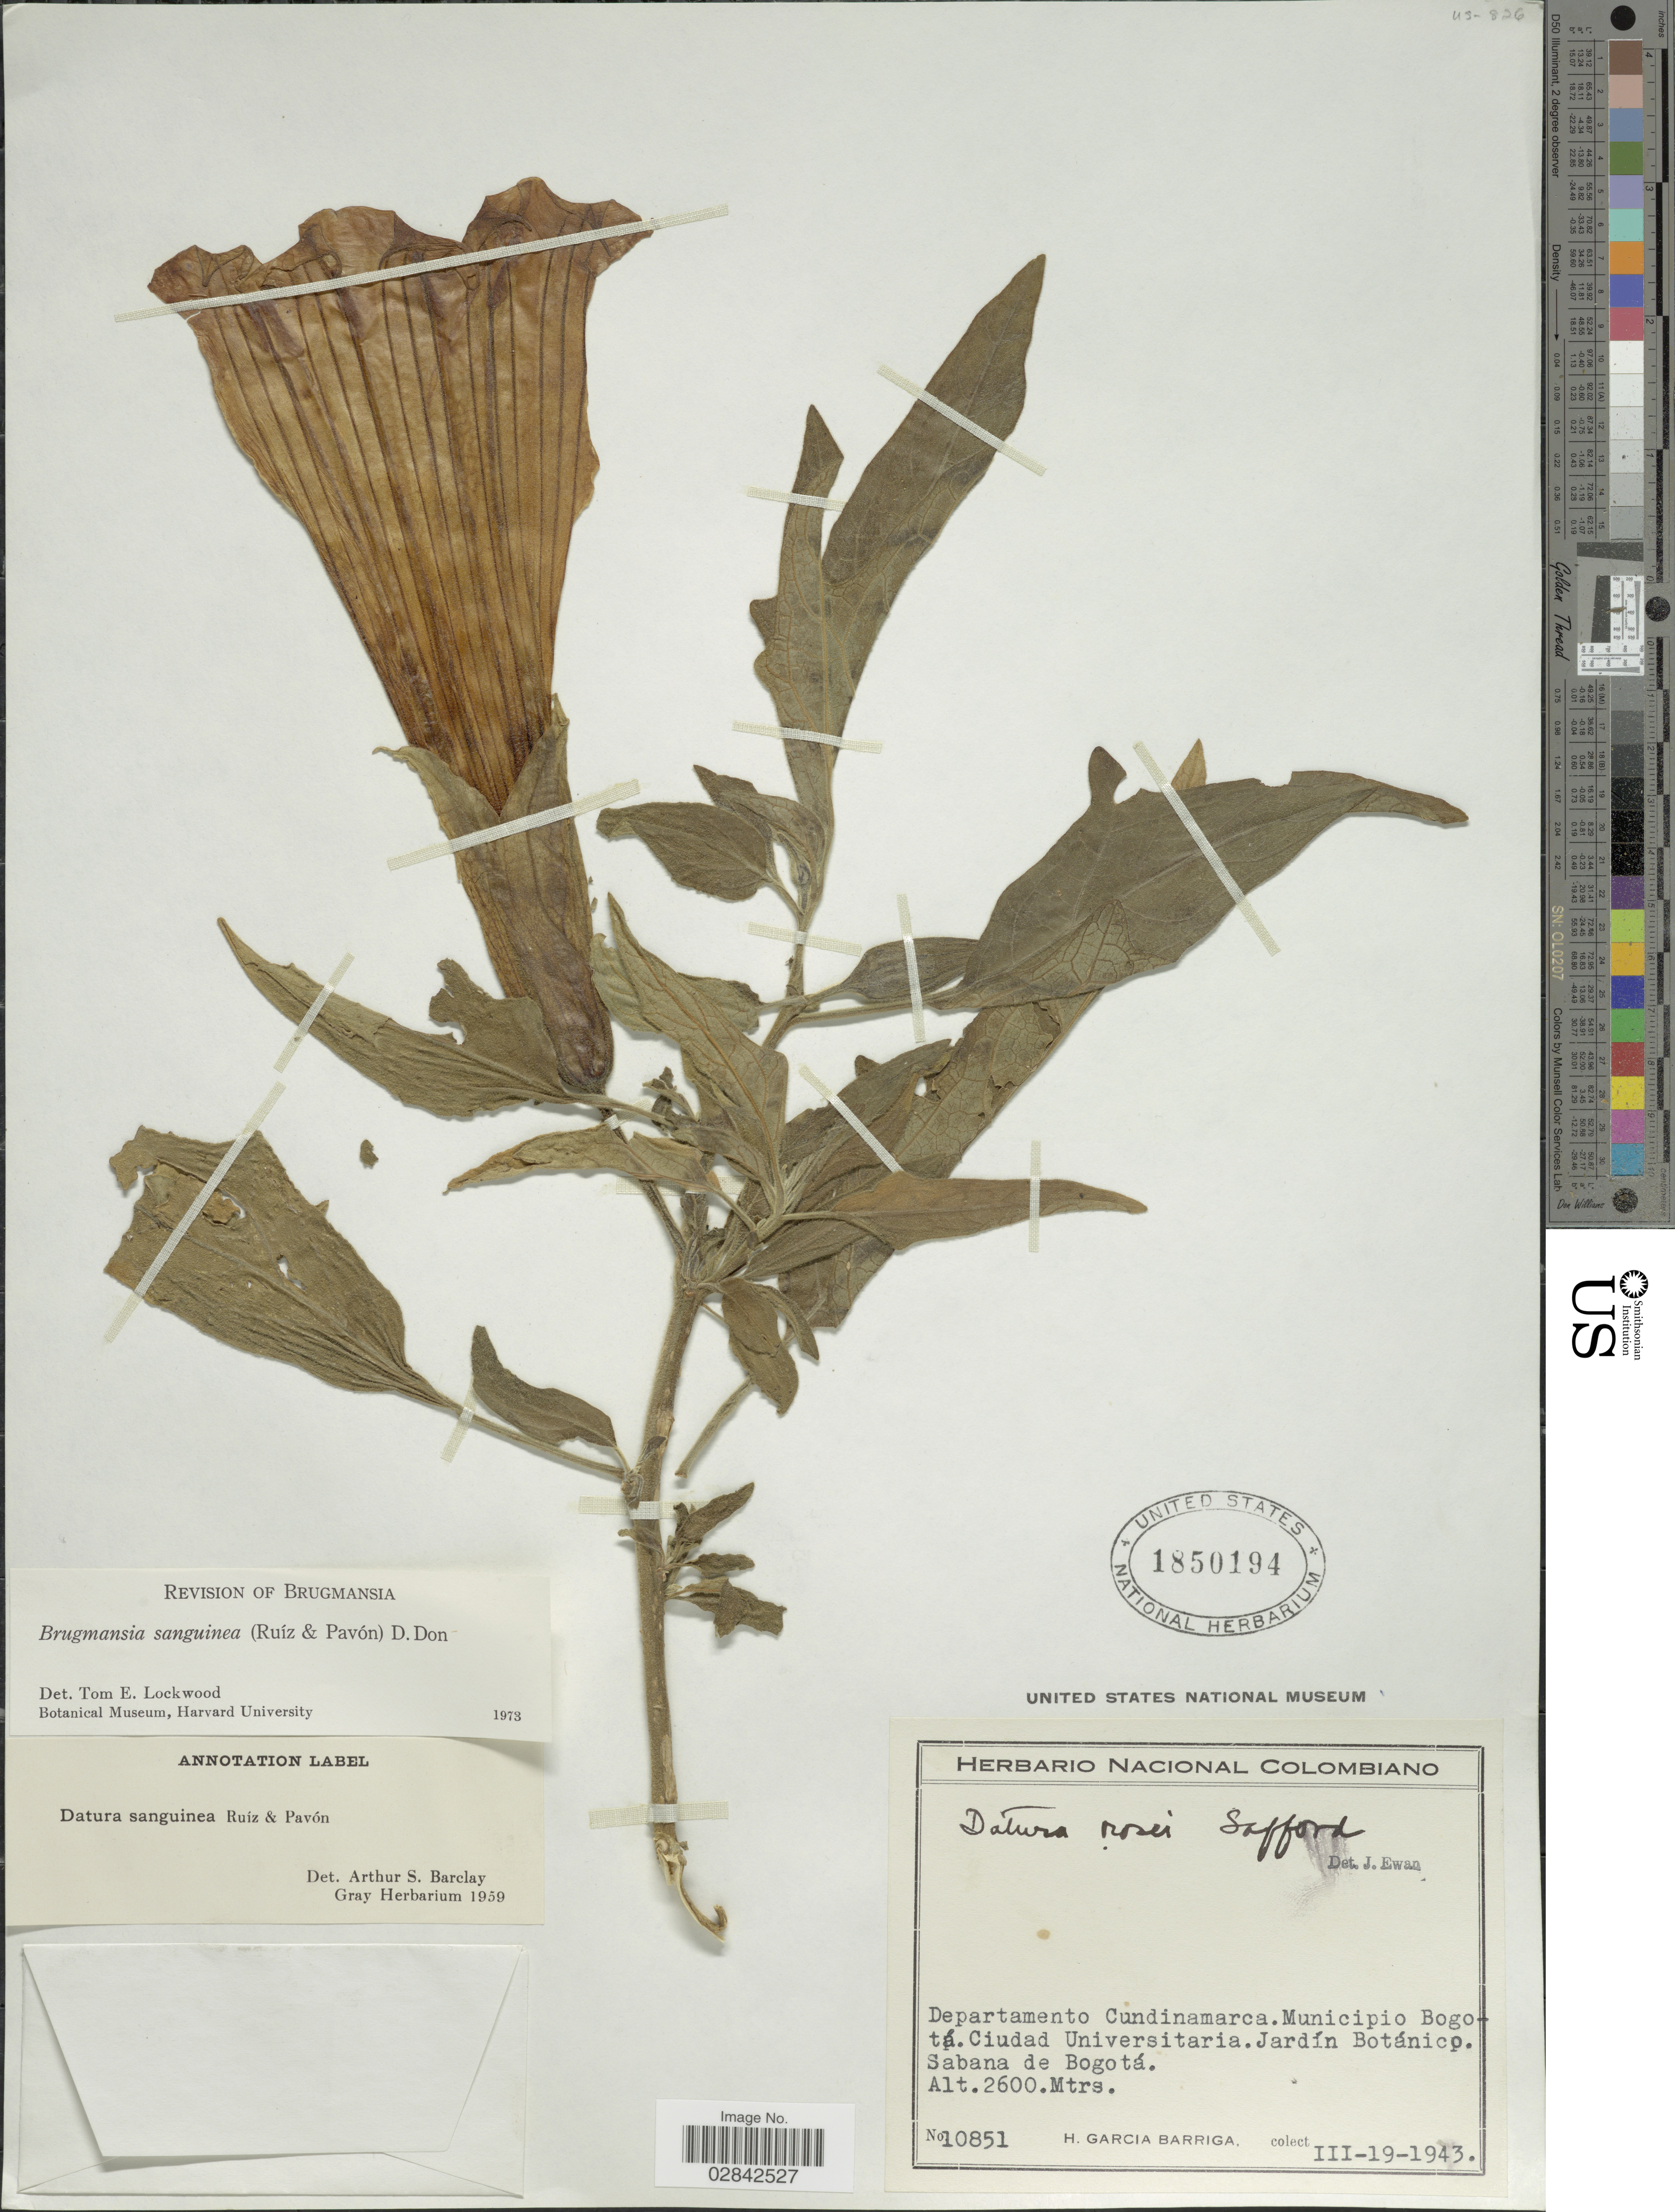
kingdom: Plantae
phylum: Tracheophyta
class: Magnoliopsida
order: Solanales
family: Solanaceae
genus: Brugmansia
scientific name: Brugmansia sanguinea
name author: (Ruiz & Pav.) D. Don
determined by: Lockwood, T. E.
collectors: H. García Barriga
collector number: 10851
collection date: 1943-03-19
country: Colombia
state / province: Cundinamarca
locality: Departamento Cundinamarca. Municipio Bogotá. Ciudad Universitaria. Jardín Botánico. Sabana de Bogotá.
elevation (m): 2600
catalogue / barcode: US 1850194